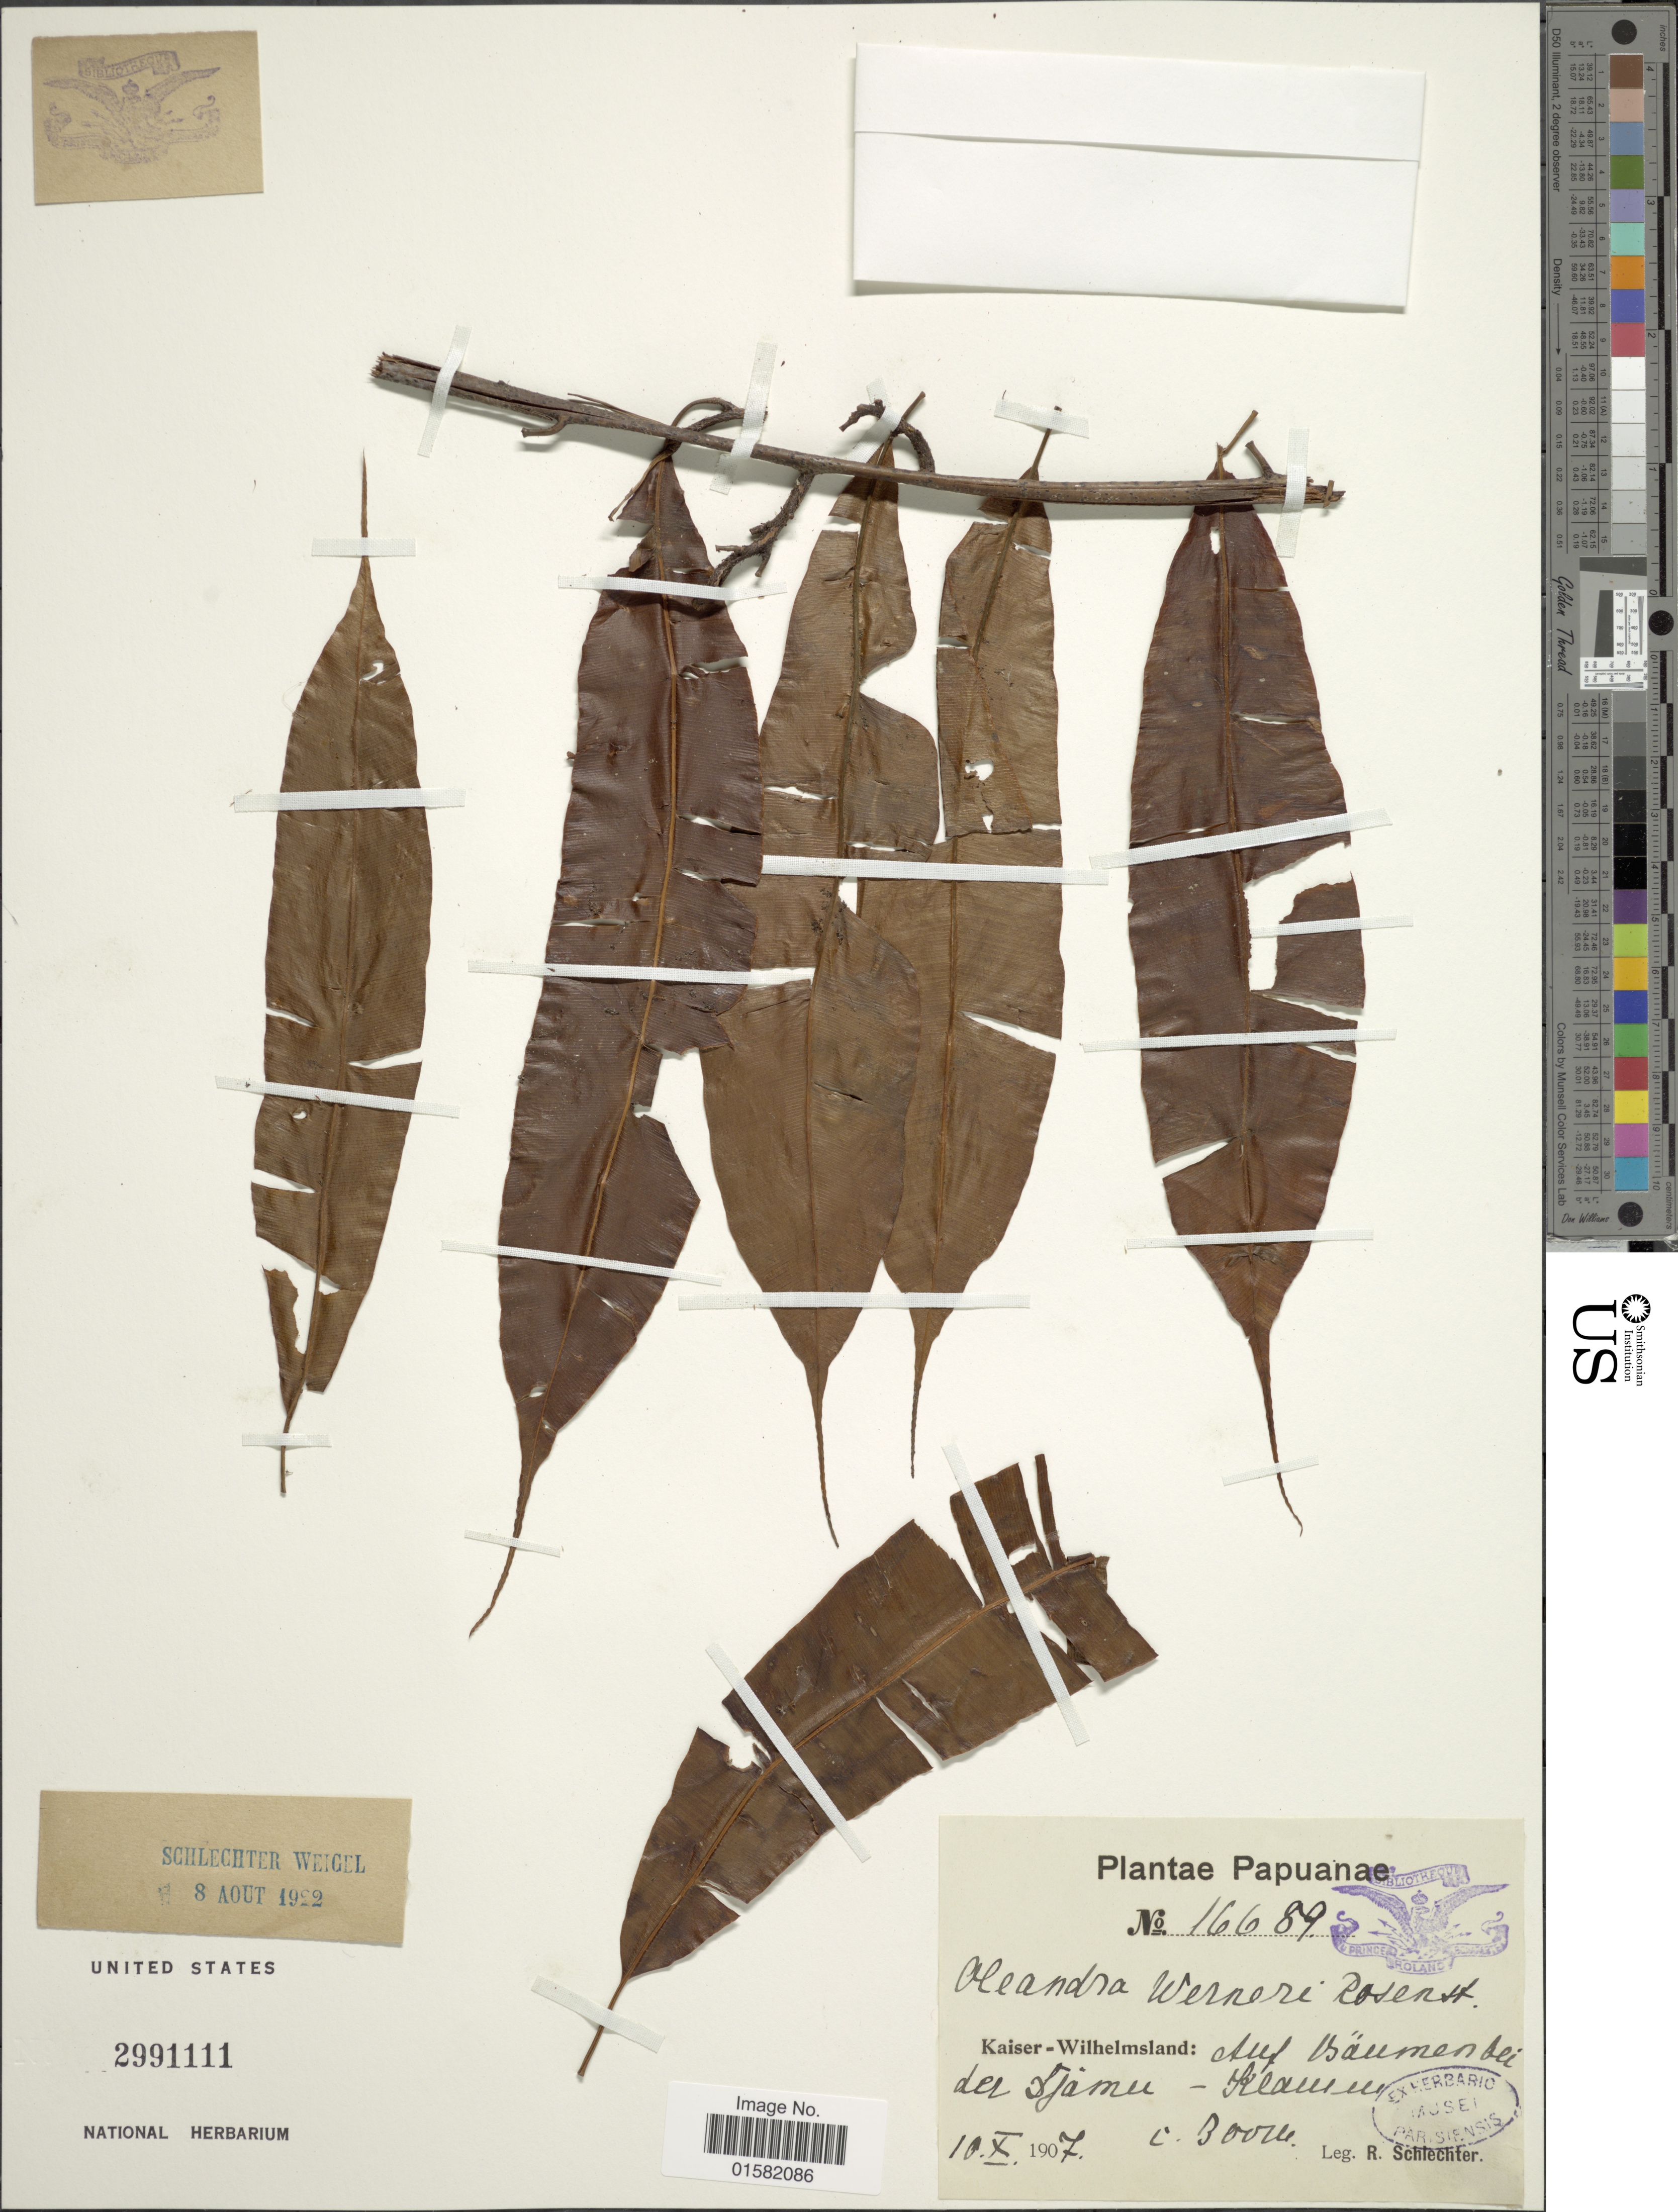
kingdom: Plantae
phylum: Tracheophyta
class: Polypodiopsida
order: Polypodiales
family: Oleandraceae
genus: Oleandra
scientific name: Oleandra werneri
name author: Rosenst.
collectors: F. R. R. Schlechter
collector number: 16689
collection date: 1907-10-10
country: Papua New Guinea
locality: Papuanae, Kaiser-Wilhelmsland: Auf Bäumen bei der Djamu-Klamm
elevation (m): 300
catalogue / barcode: US 2991111